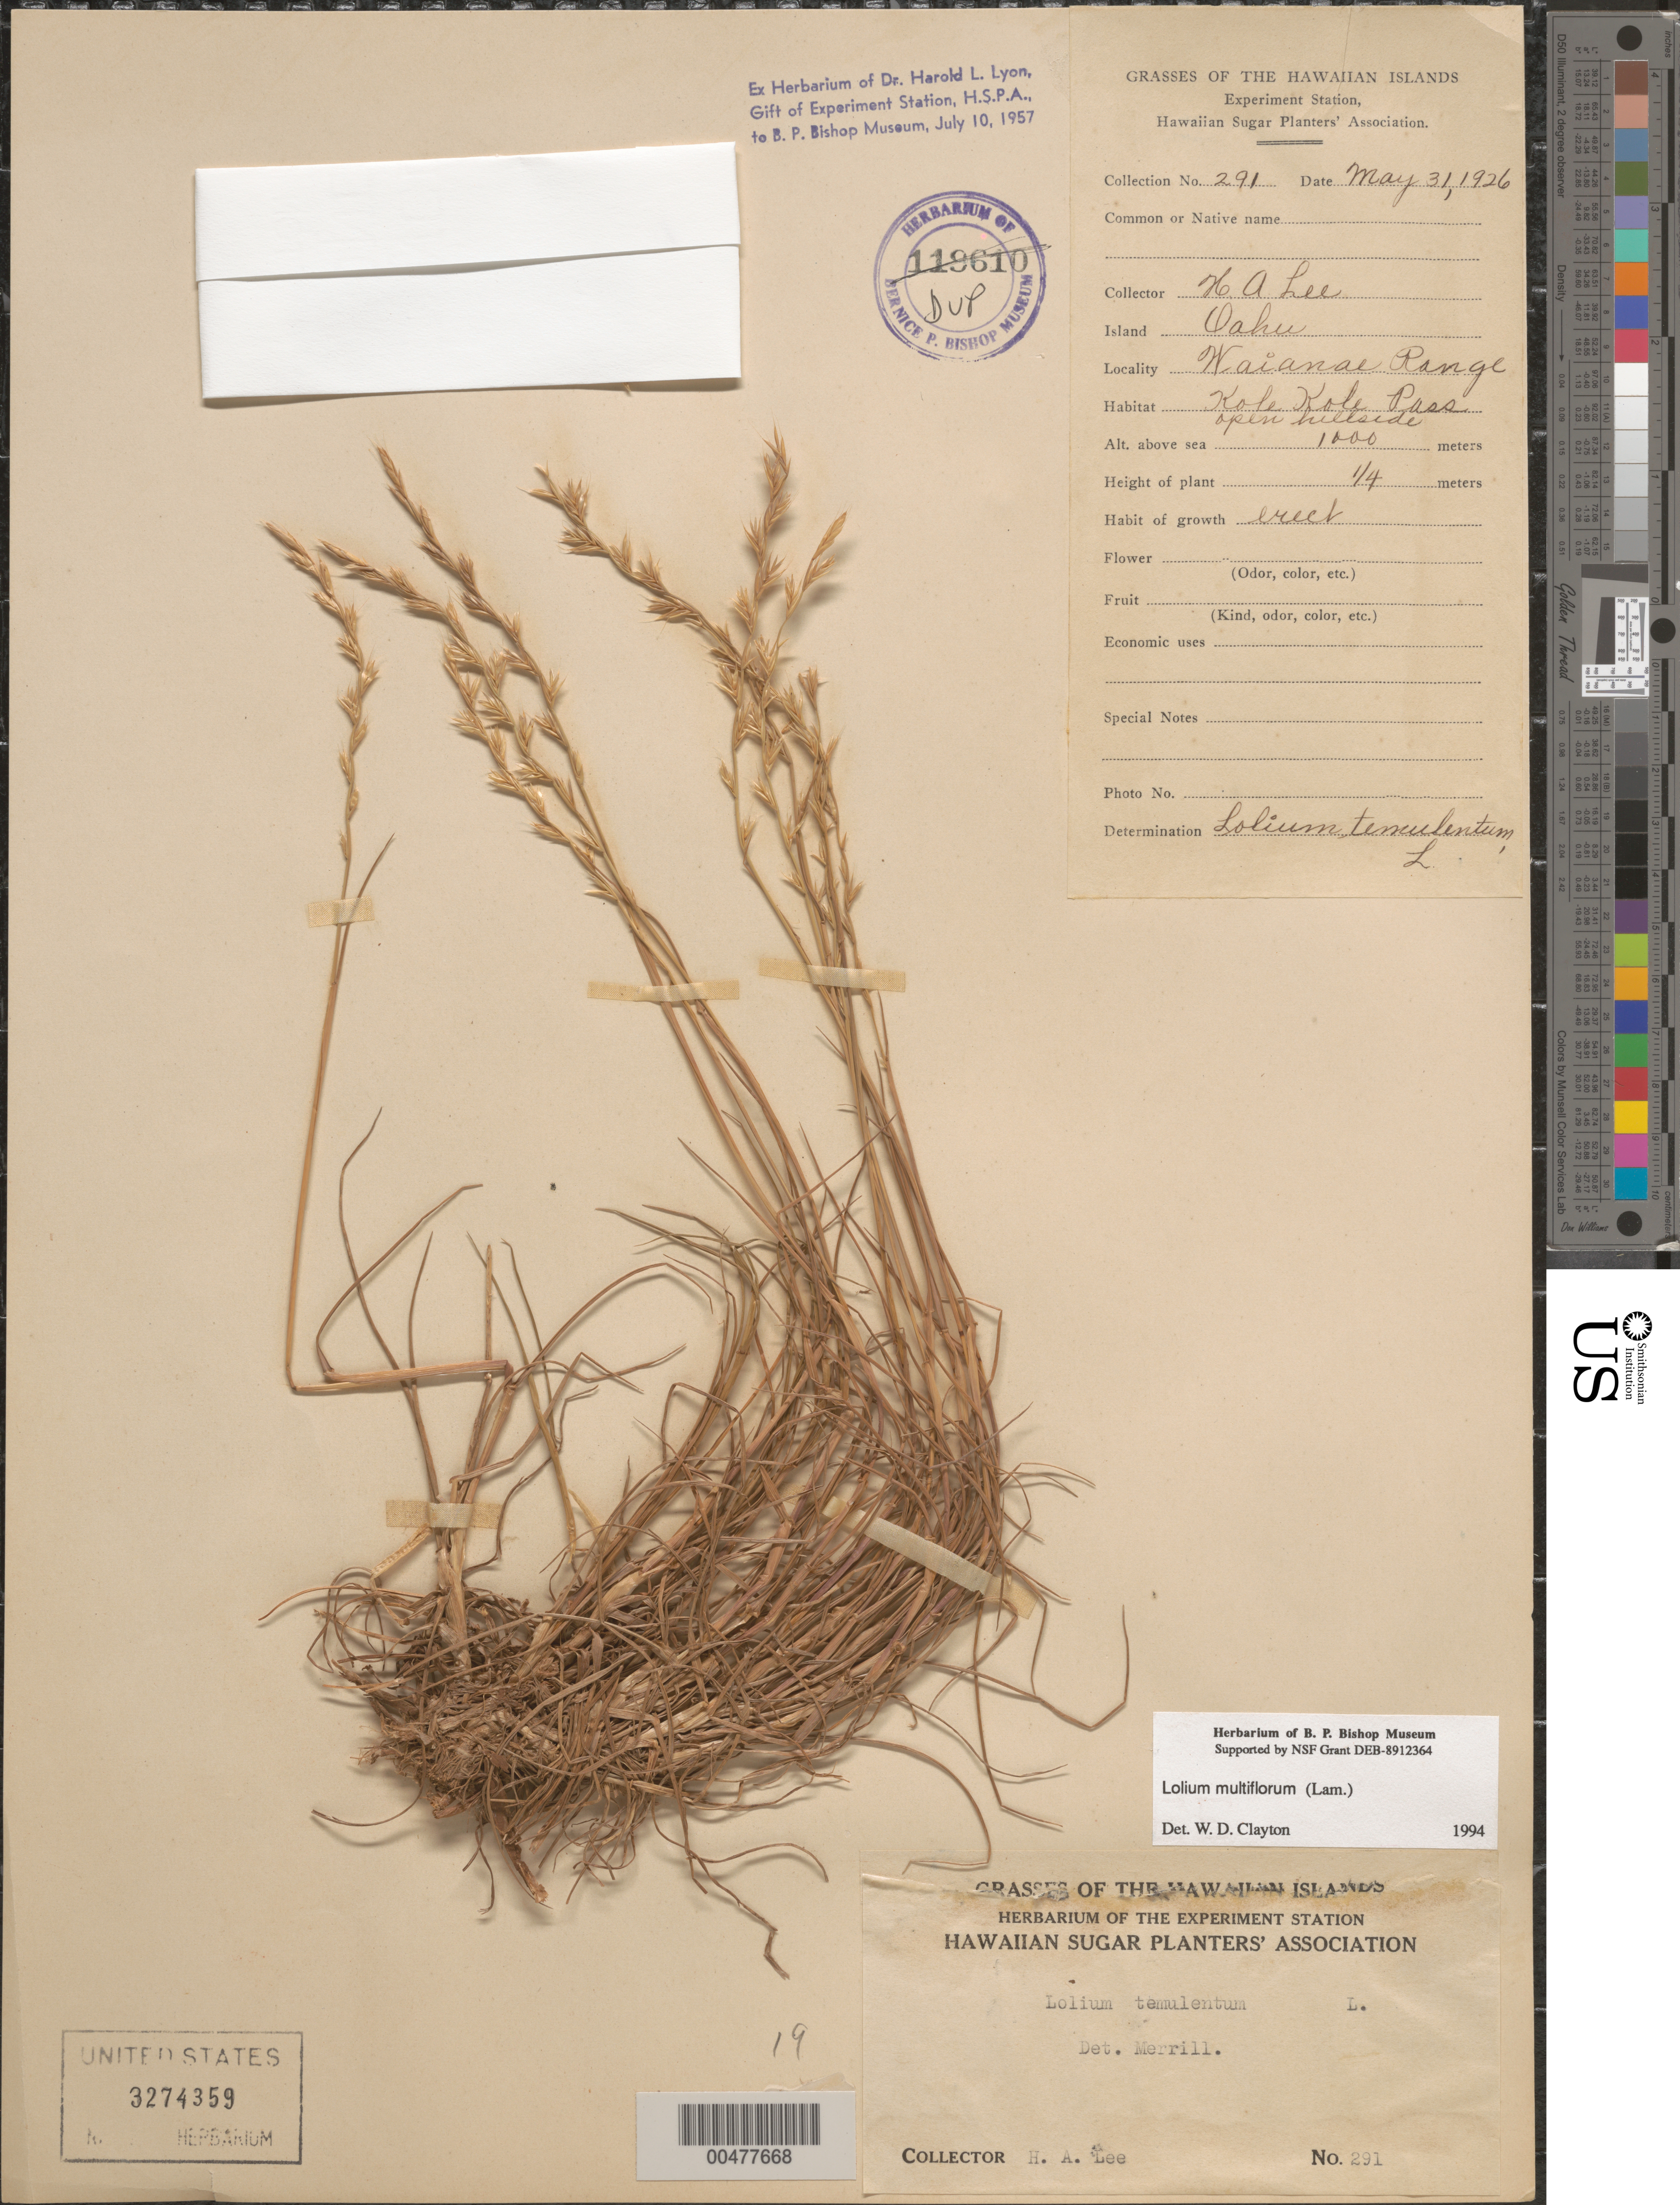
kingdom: Plantae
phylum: Tracheophyta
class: Liliopsida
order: Poales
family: Poaceae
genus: Lolium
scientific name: Lolium multiflorum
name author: Lam.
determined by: Clayton, W. D.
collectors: H. Lee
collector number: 291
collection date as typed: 31 May 1926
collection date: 1926-05-31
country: United States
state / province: Hawaii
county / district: Honolulu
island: Oahu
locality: Waianae Range, Kole Kole Pass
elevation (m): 1000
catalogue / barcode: US 3274359